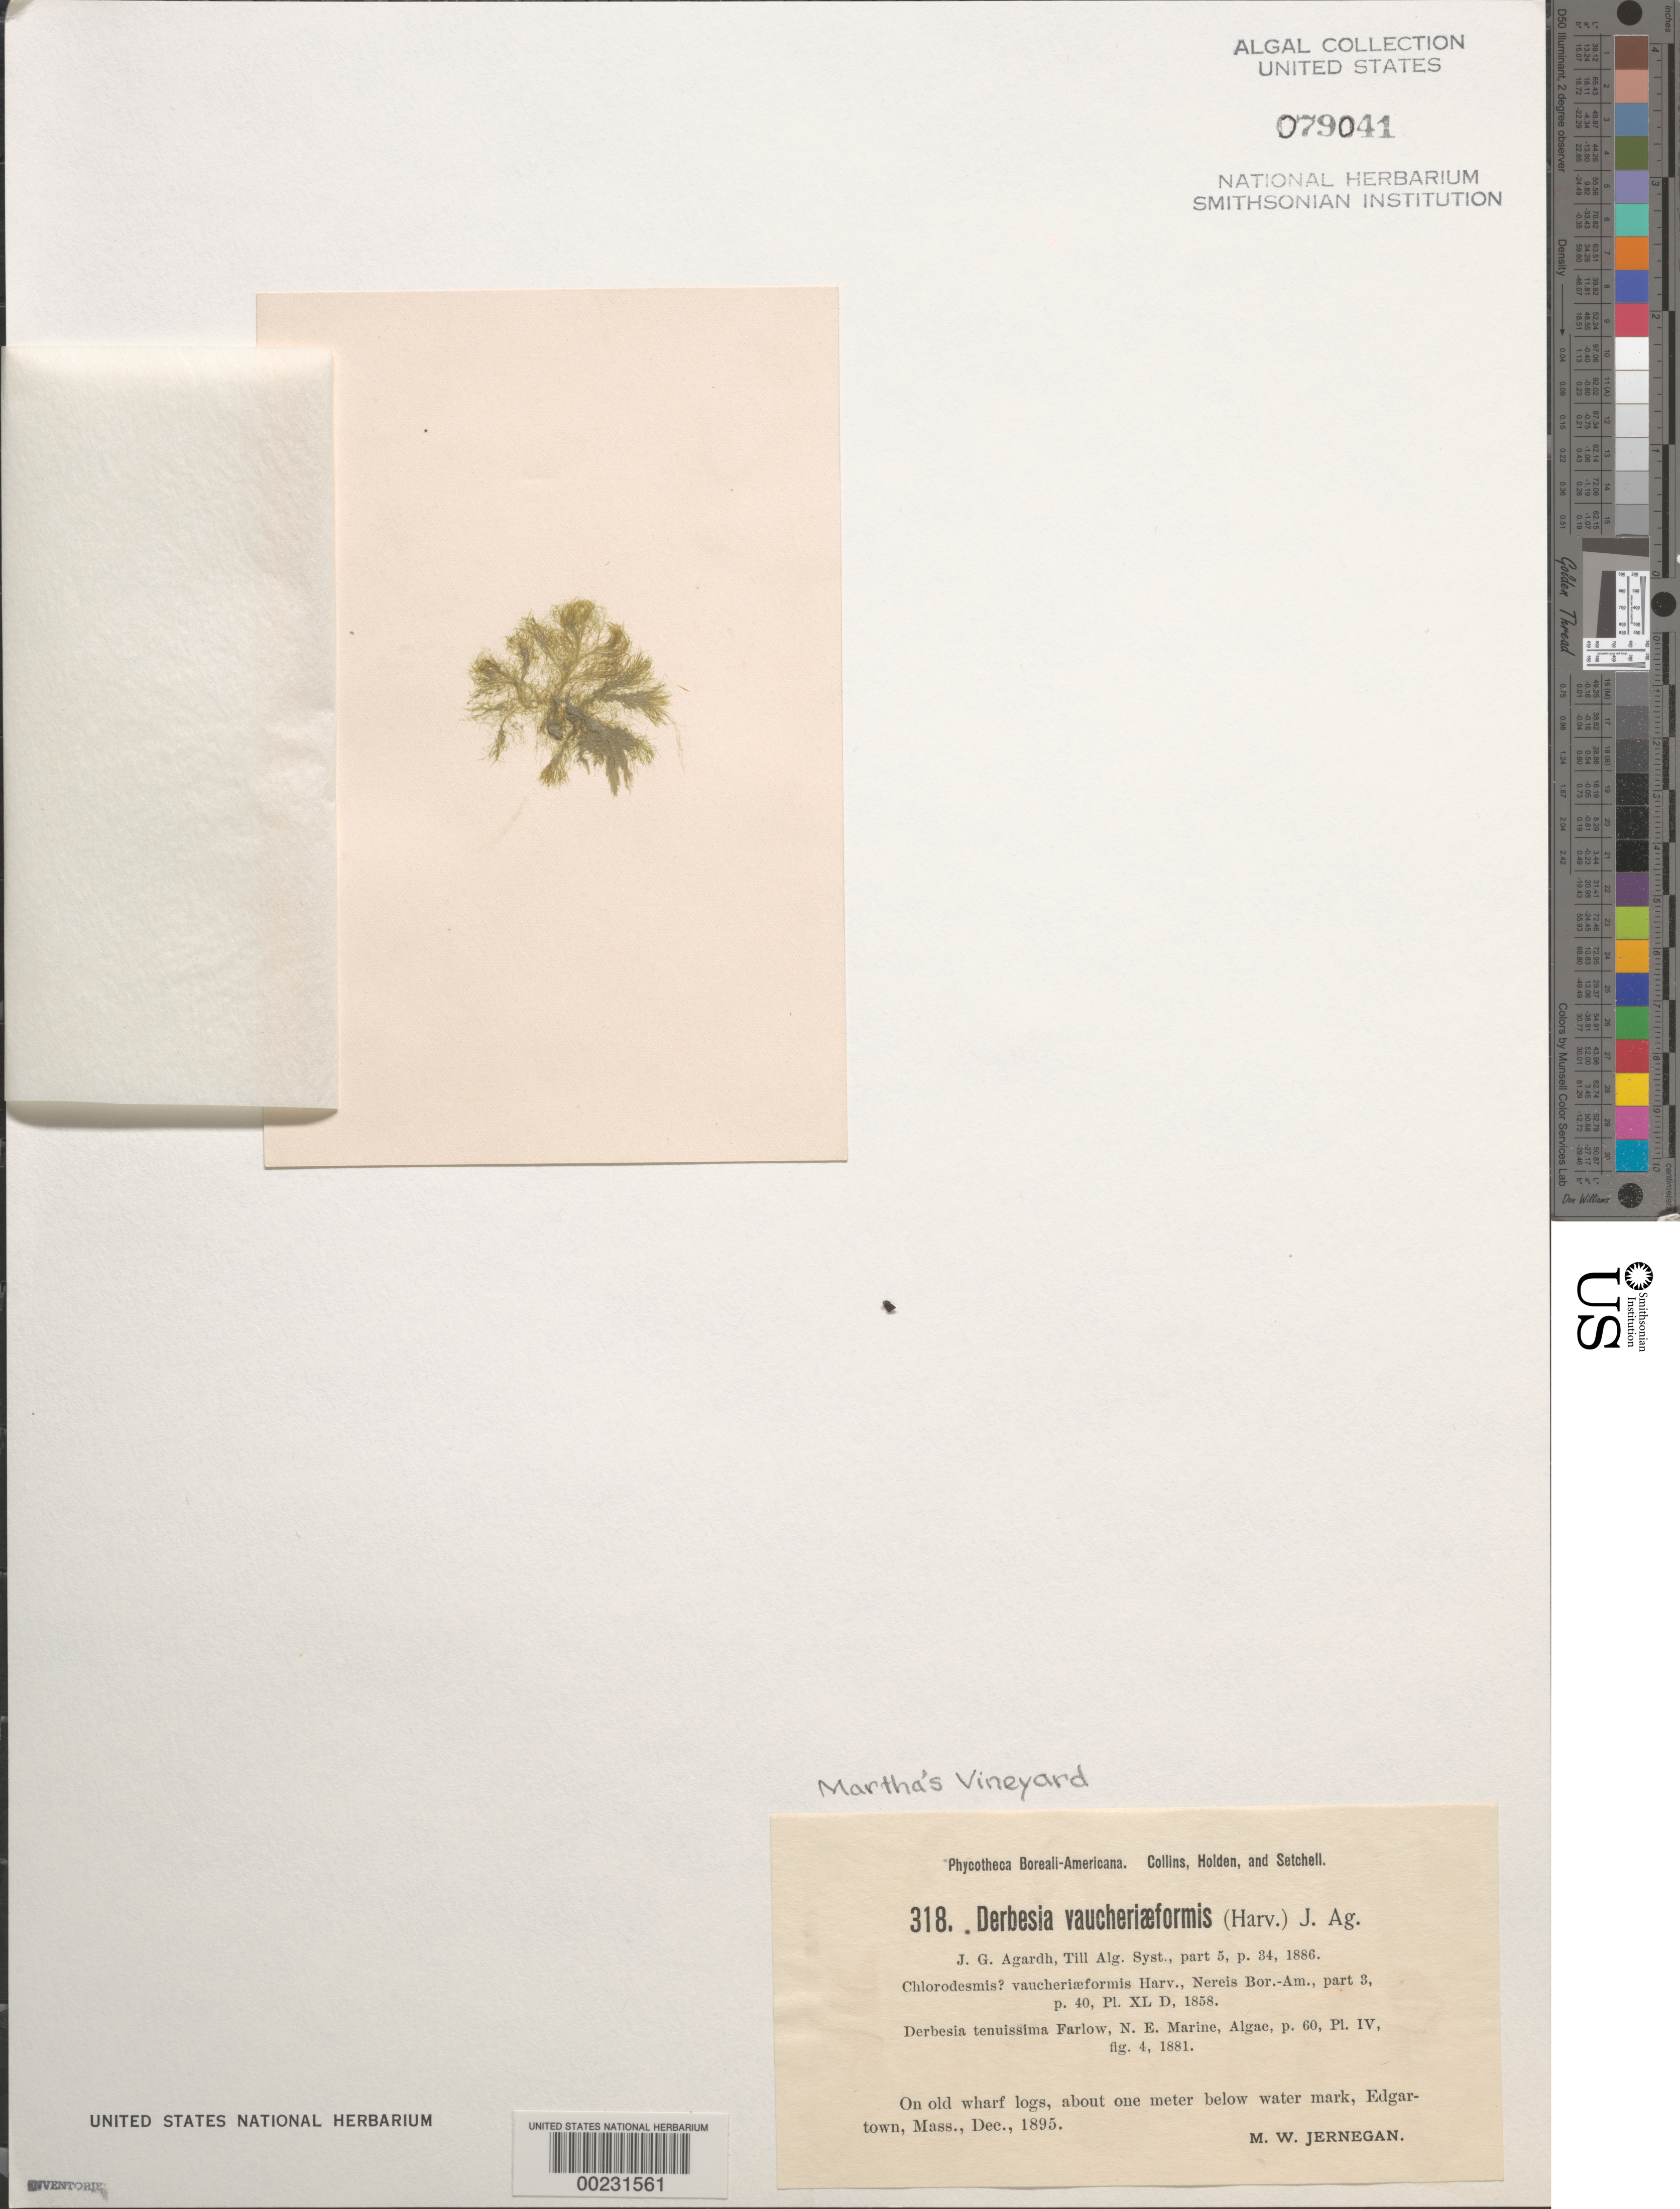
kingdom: Plantae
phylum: Chlorophyta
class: Ulvophyceae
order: Bryopsidales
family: Derbesiaceae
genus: Derbesia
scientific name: Derbesia vaucheriaeformis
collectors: M. Jernegan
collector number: PB-A 318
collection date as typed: Dec 1895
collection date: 1895-12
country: United States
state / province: Massachusetts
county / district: Dukes County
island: Martha's Vineyard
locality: Edgartown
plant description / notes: Collins, Holden & Setchell, Phycotheca Boreali-Americana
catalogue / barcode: US 79041